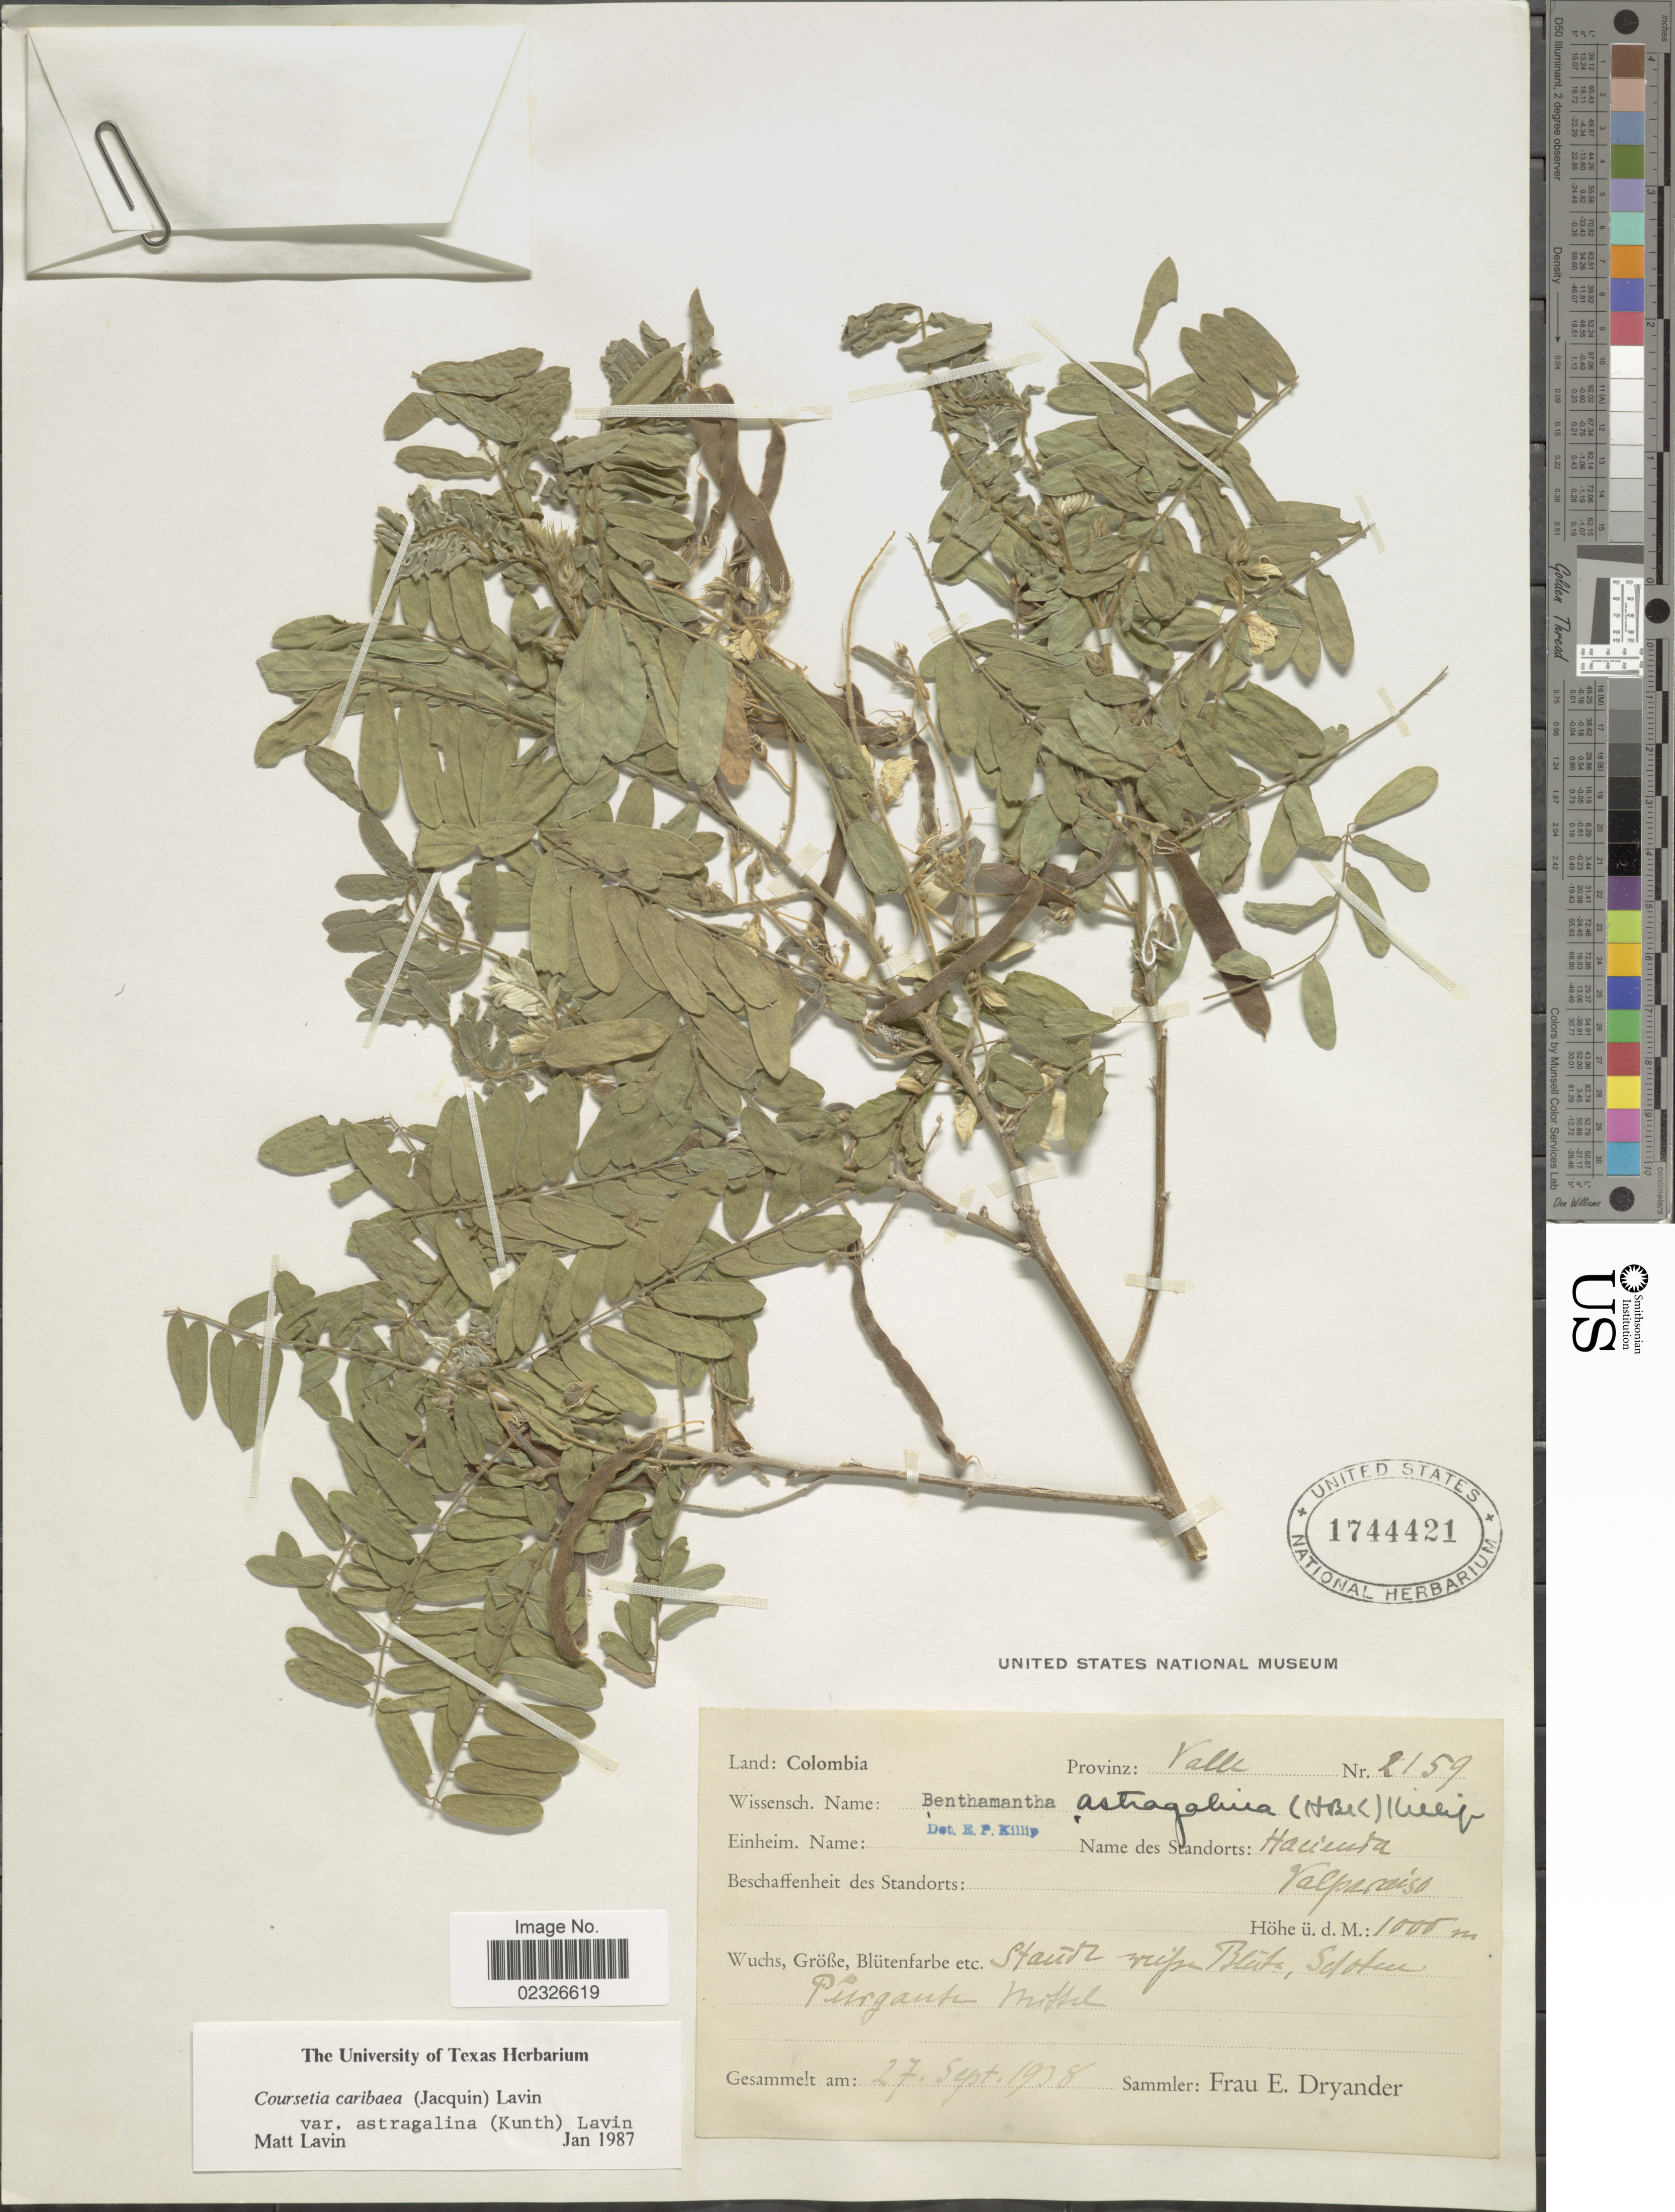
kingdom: Plantae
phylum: Tracheophyta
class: Magnoliopsida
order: Fabales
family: Fabaceae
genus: Coursetia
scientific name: Coursetia caribaea var. astragalina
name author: (Kunth) Lavin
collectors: F. Dryander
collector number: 2159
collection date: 1939-09-27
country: Colombia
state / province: Valle del Cauca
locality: Provinz Valle. [Foreign script]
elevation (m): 1000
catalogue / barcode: US 1744421